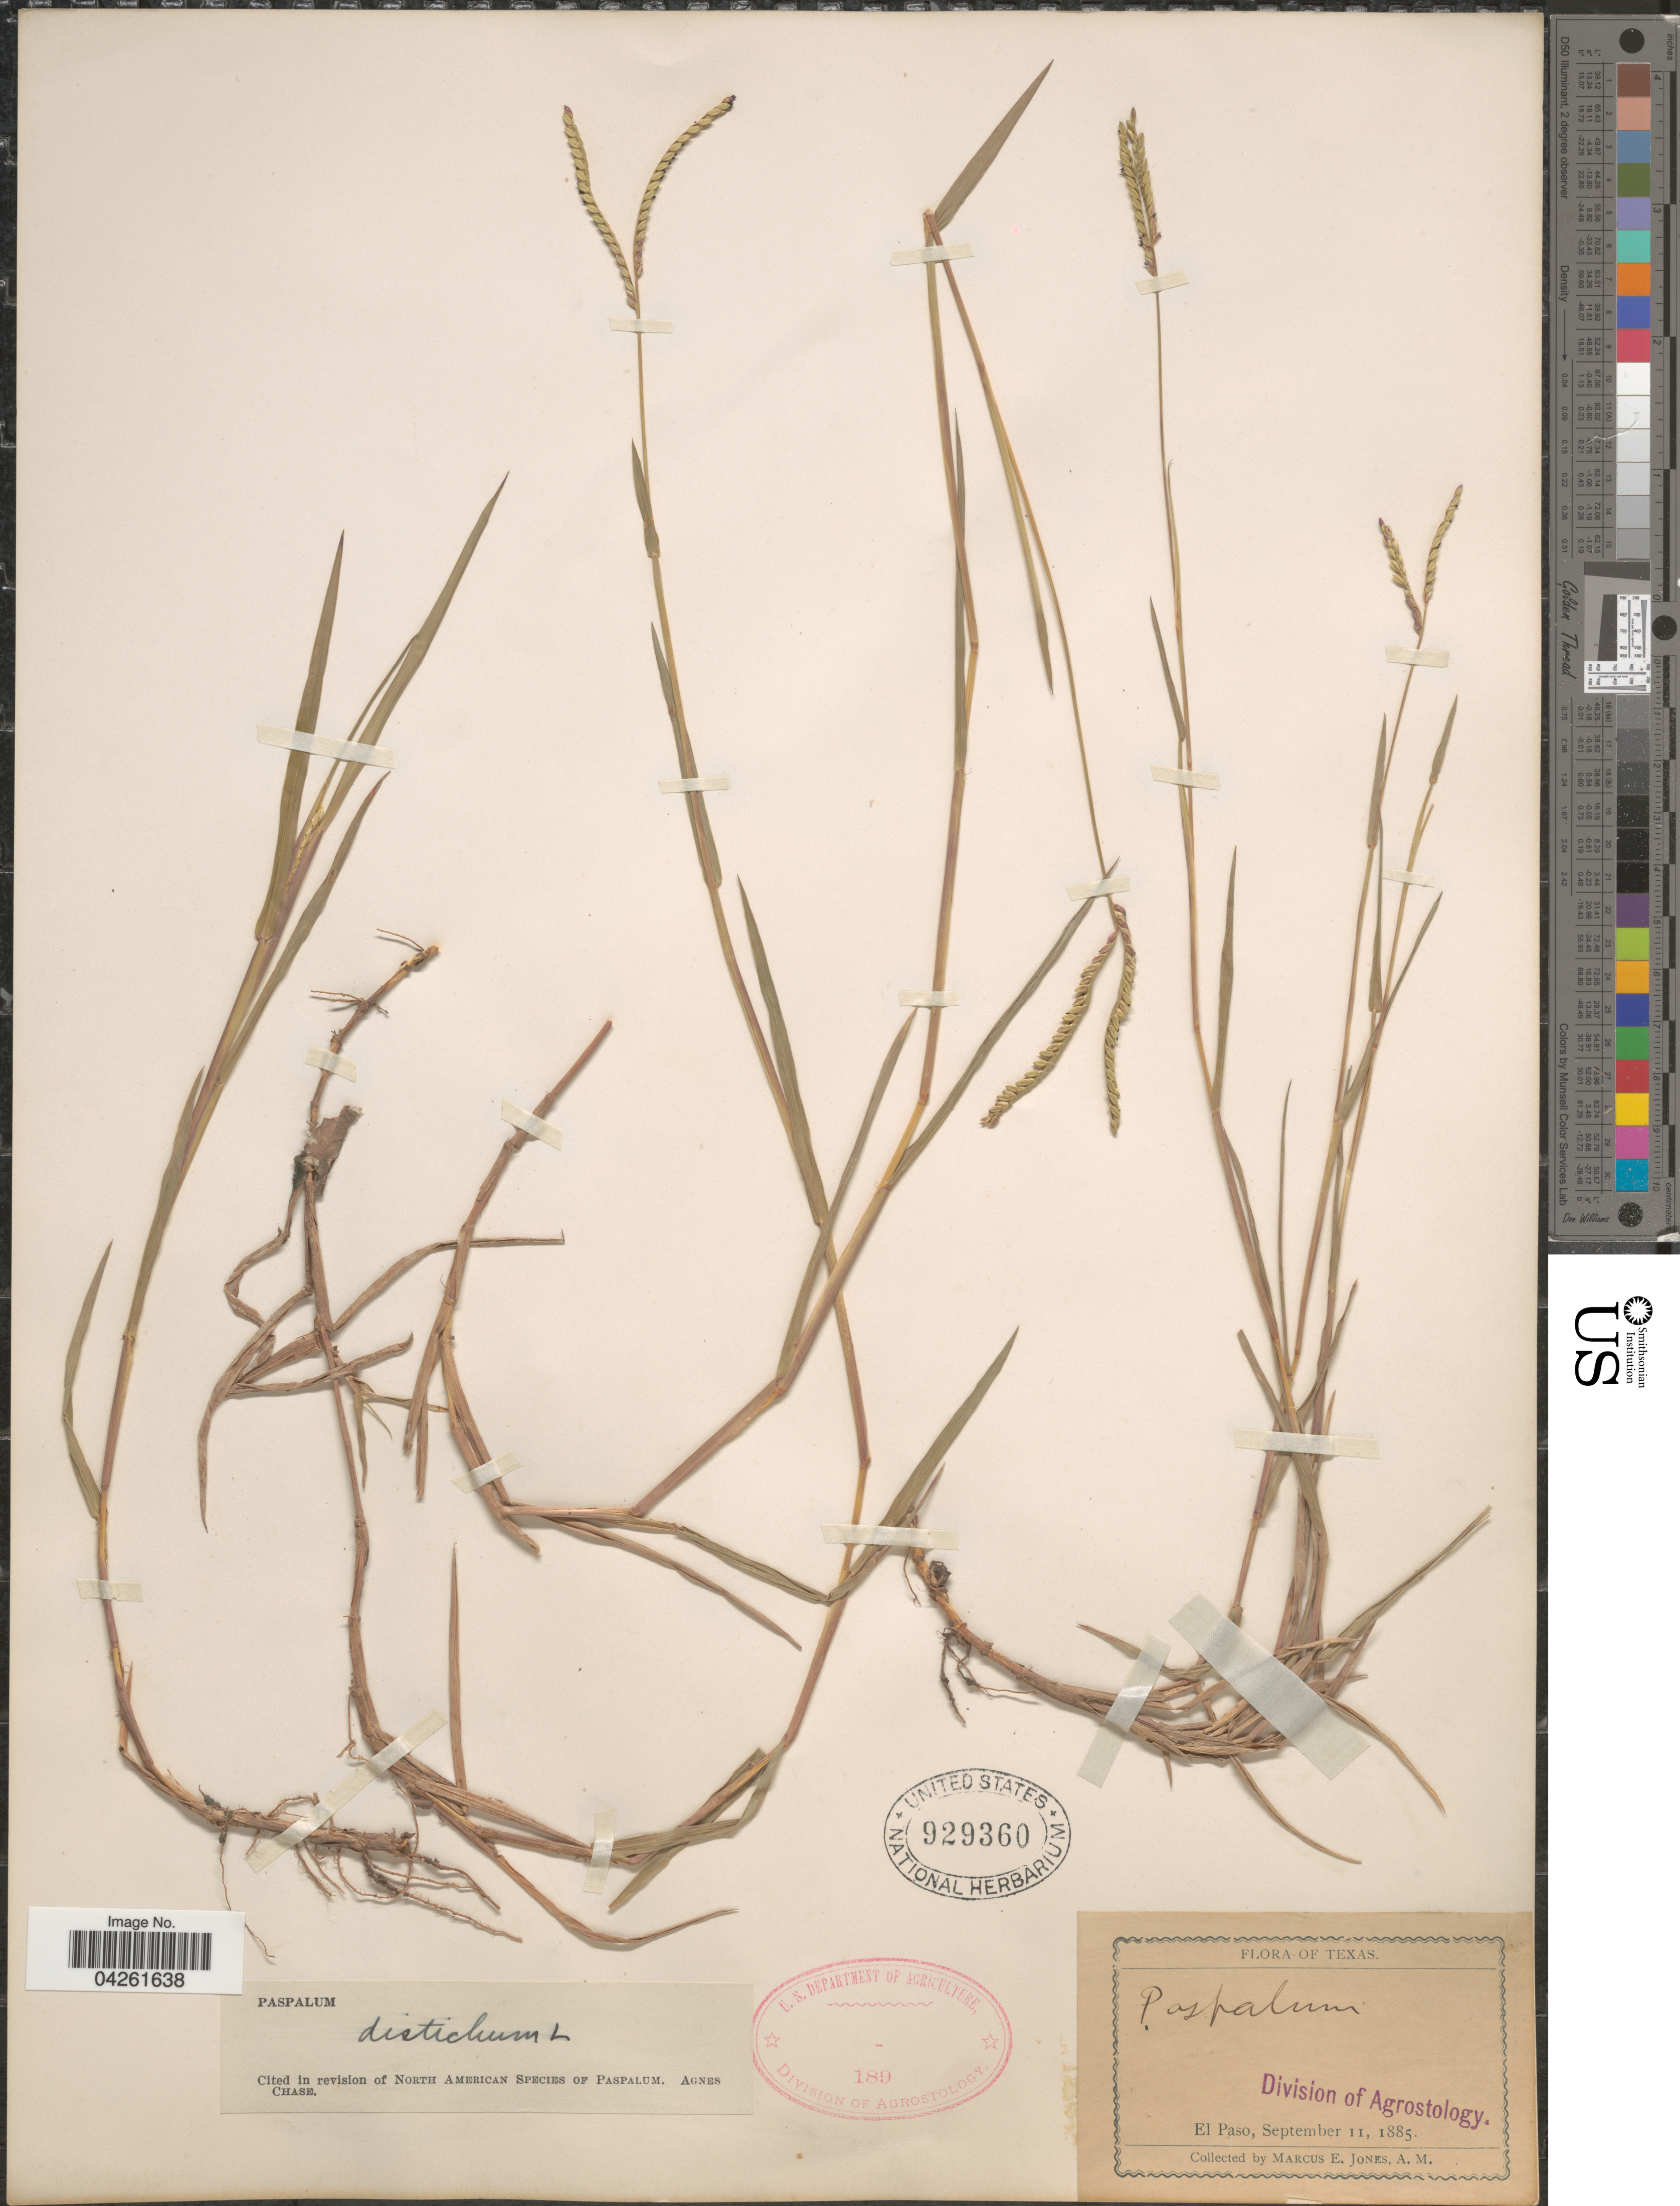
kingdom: Plantae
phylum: Tracheophyta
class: Liliopsida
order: Poales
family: Poaceae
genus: Paspalum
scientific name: Paspalum distichum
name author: L.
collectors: M. E. Jones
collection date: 1885-09-11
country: United States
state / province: Texas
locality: El Paso.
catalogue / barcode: US 929360